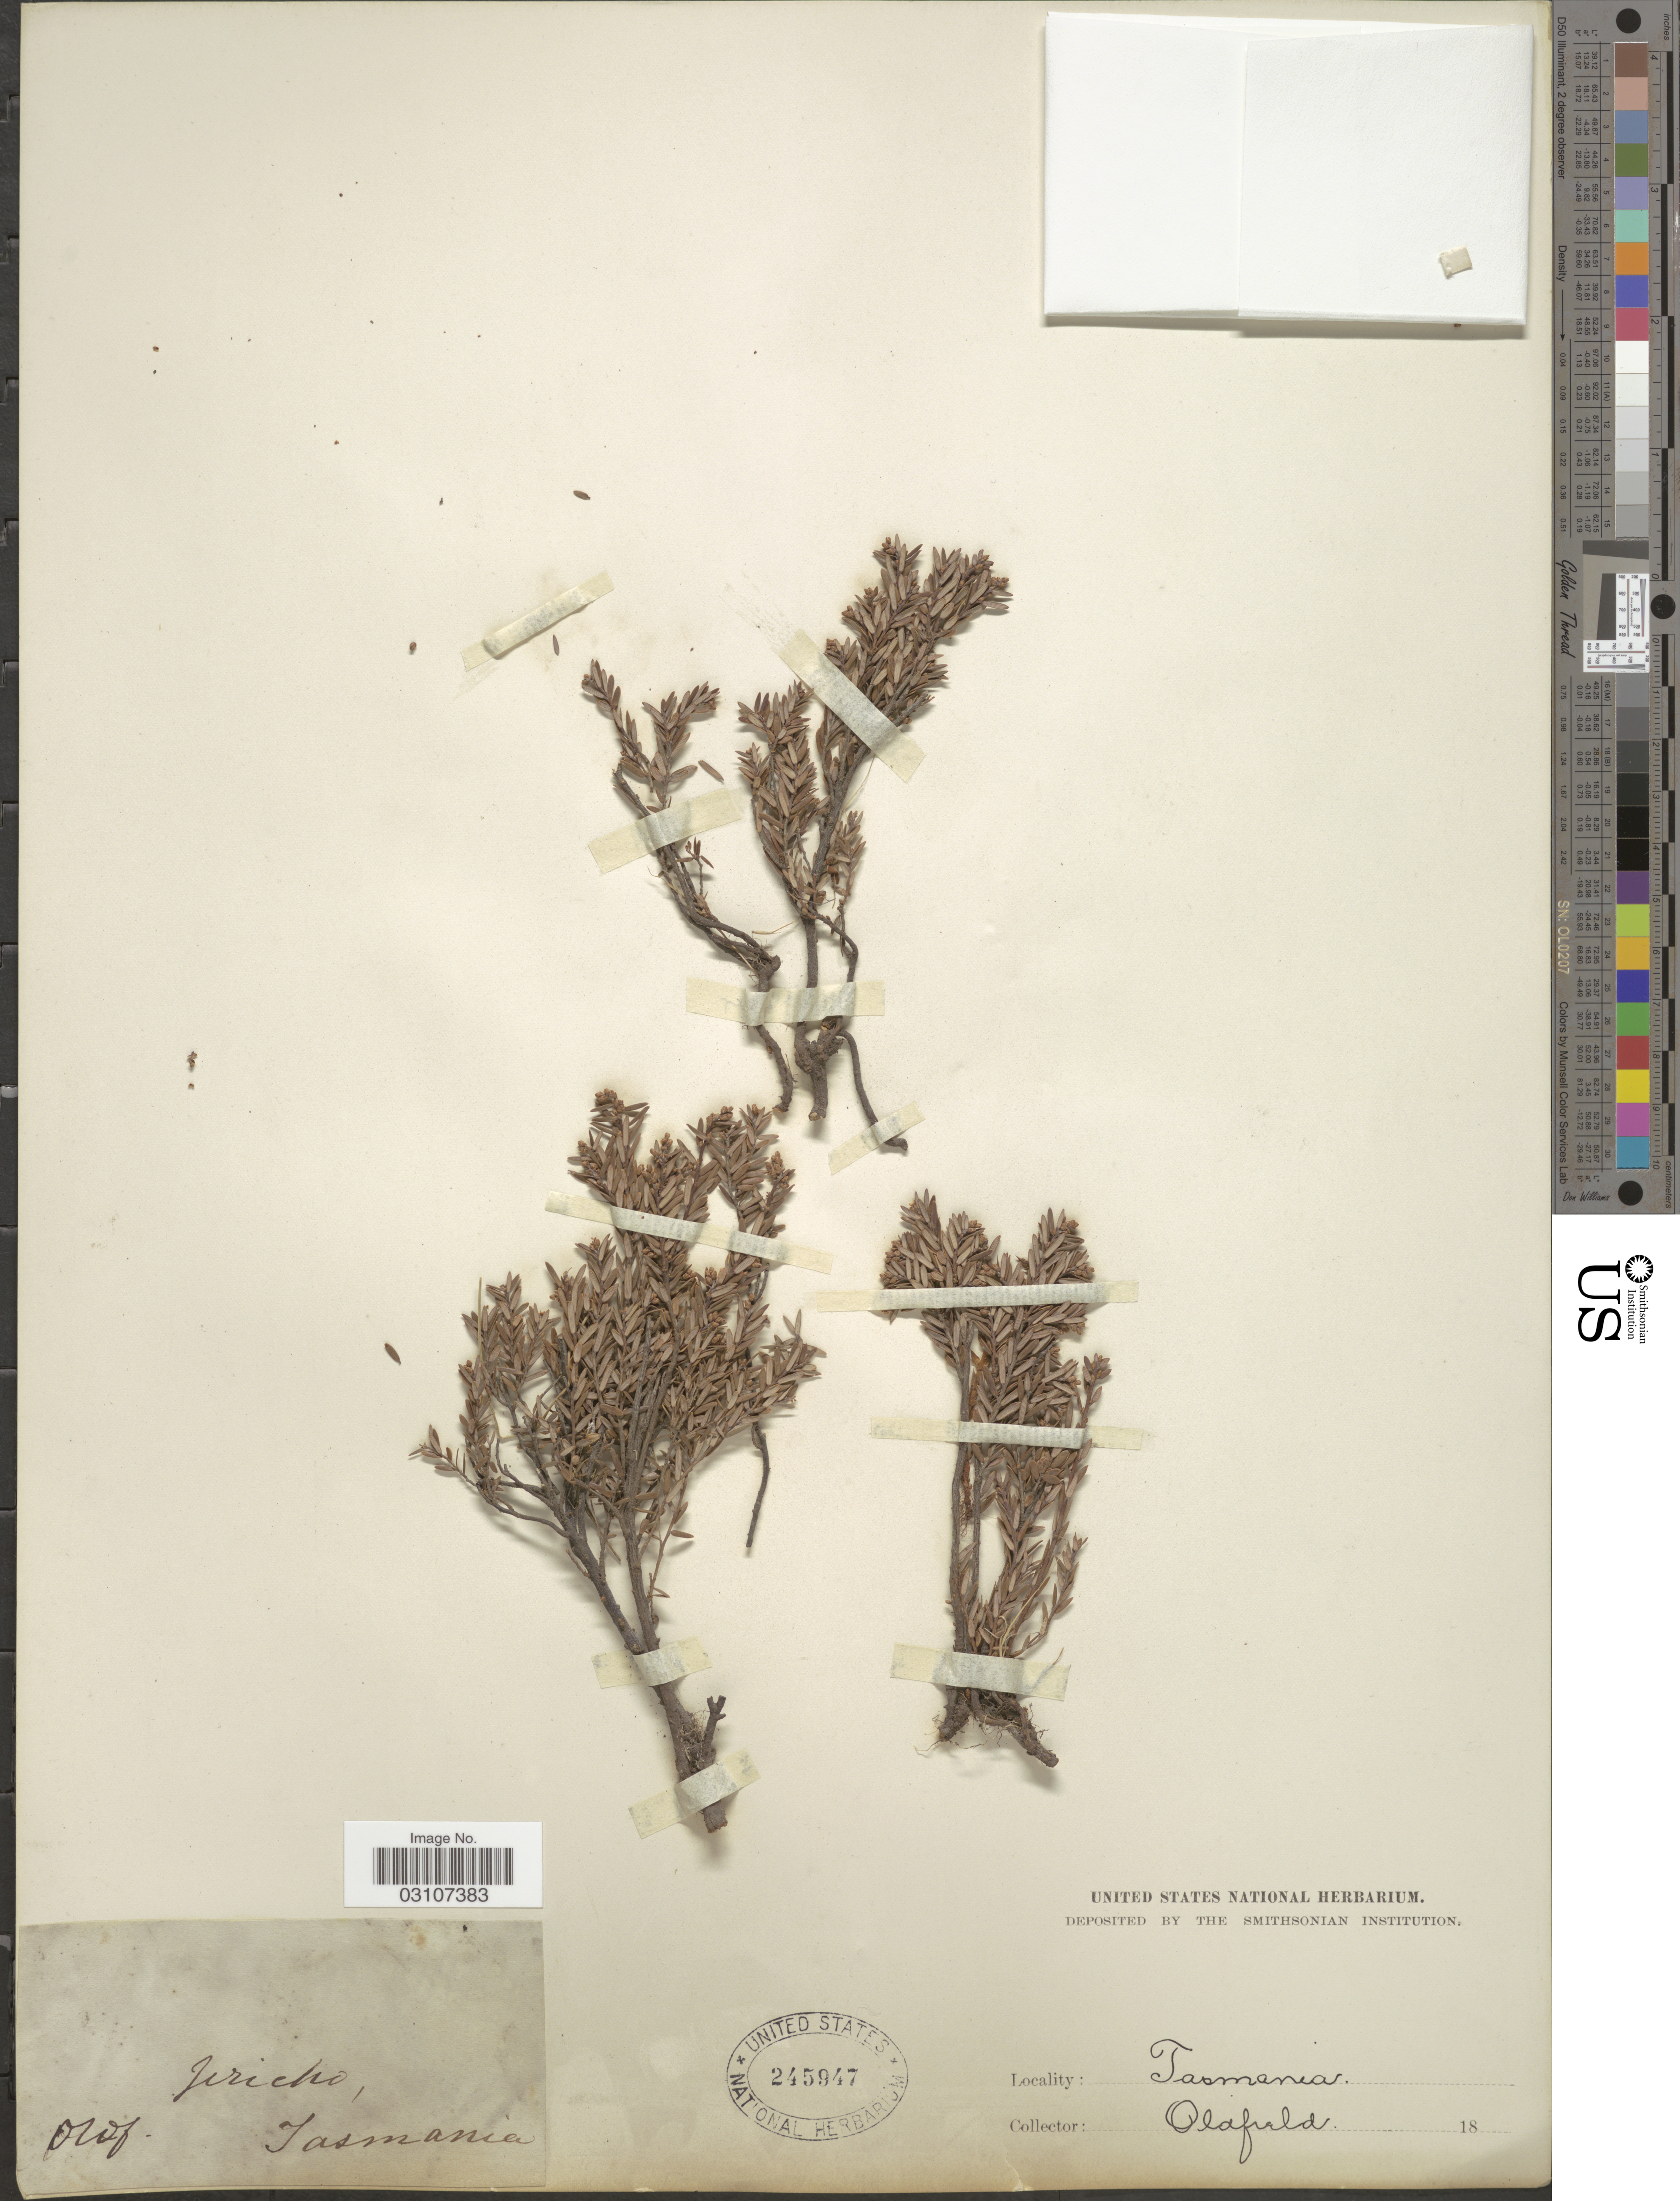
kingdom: Plantae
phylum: Tracheophyta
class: Magnoliopsida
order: Ericales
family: Ericaceae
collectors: Oldfield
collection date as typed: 18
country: Australia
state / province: Tasmania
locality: Jericho.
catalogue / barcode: US 245947